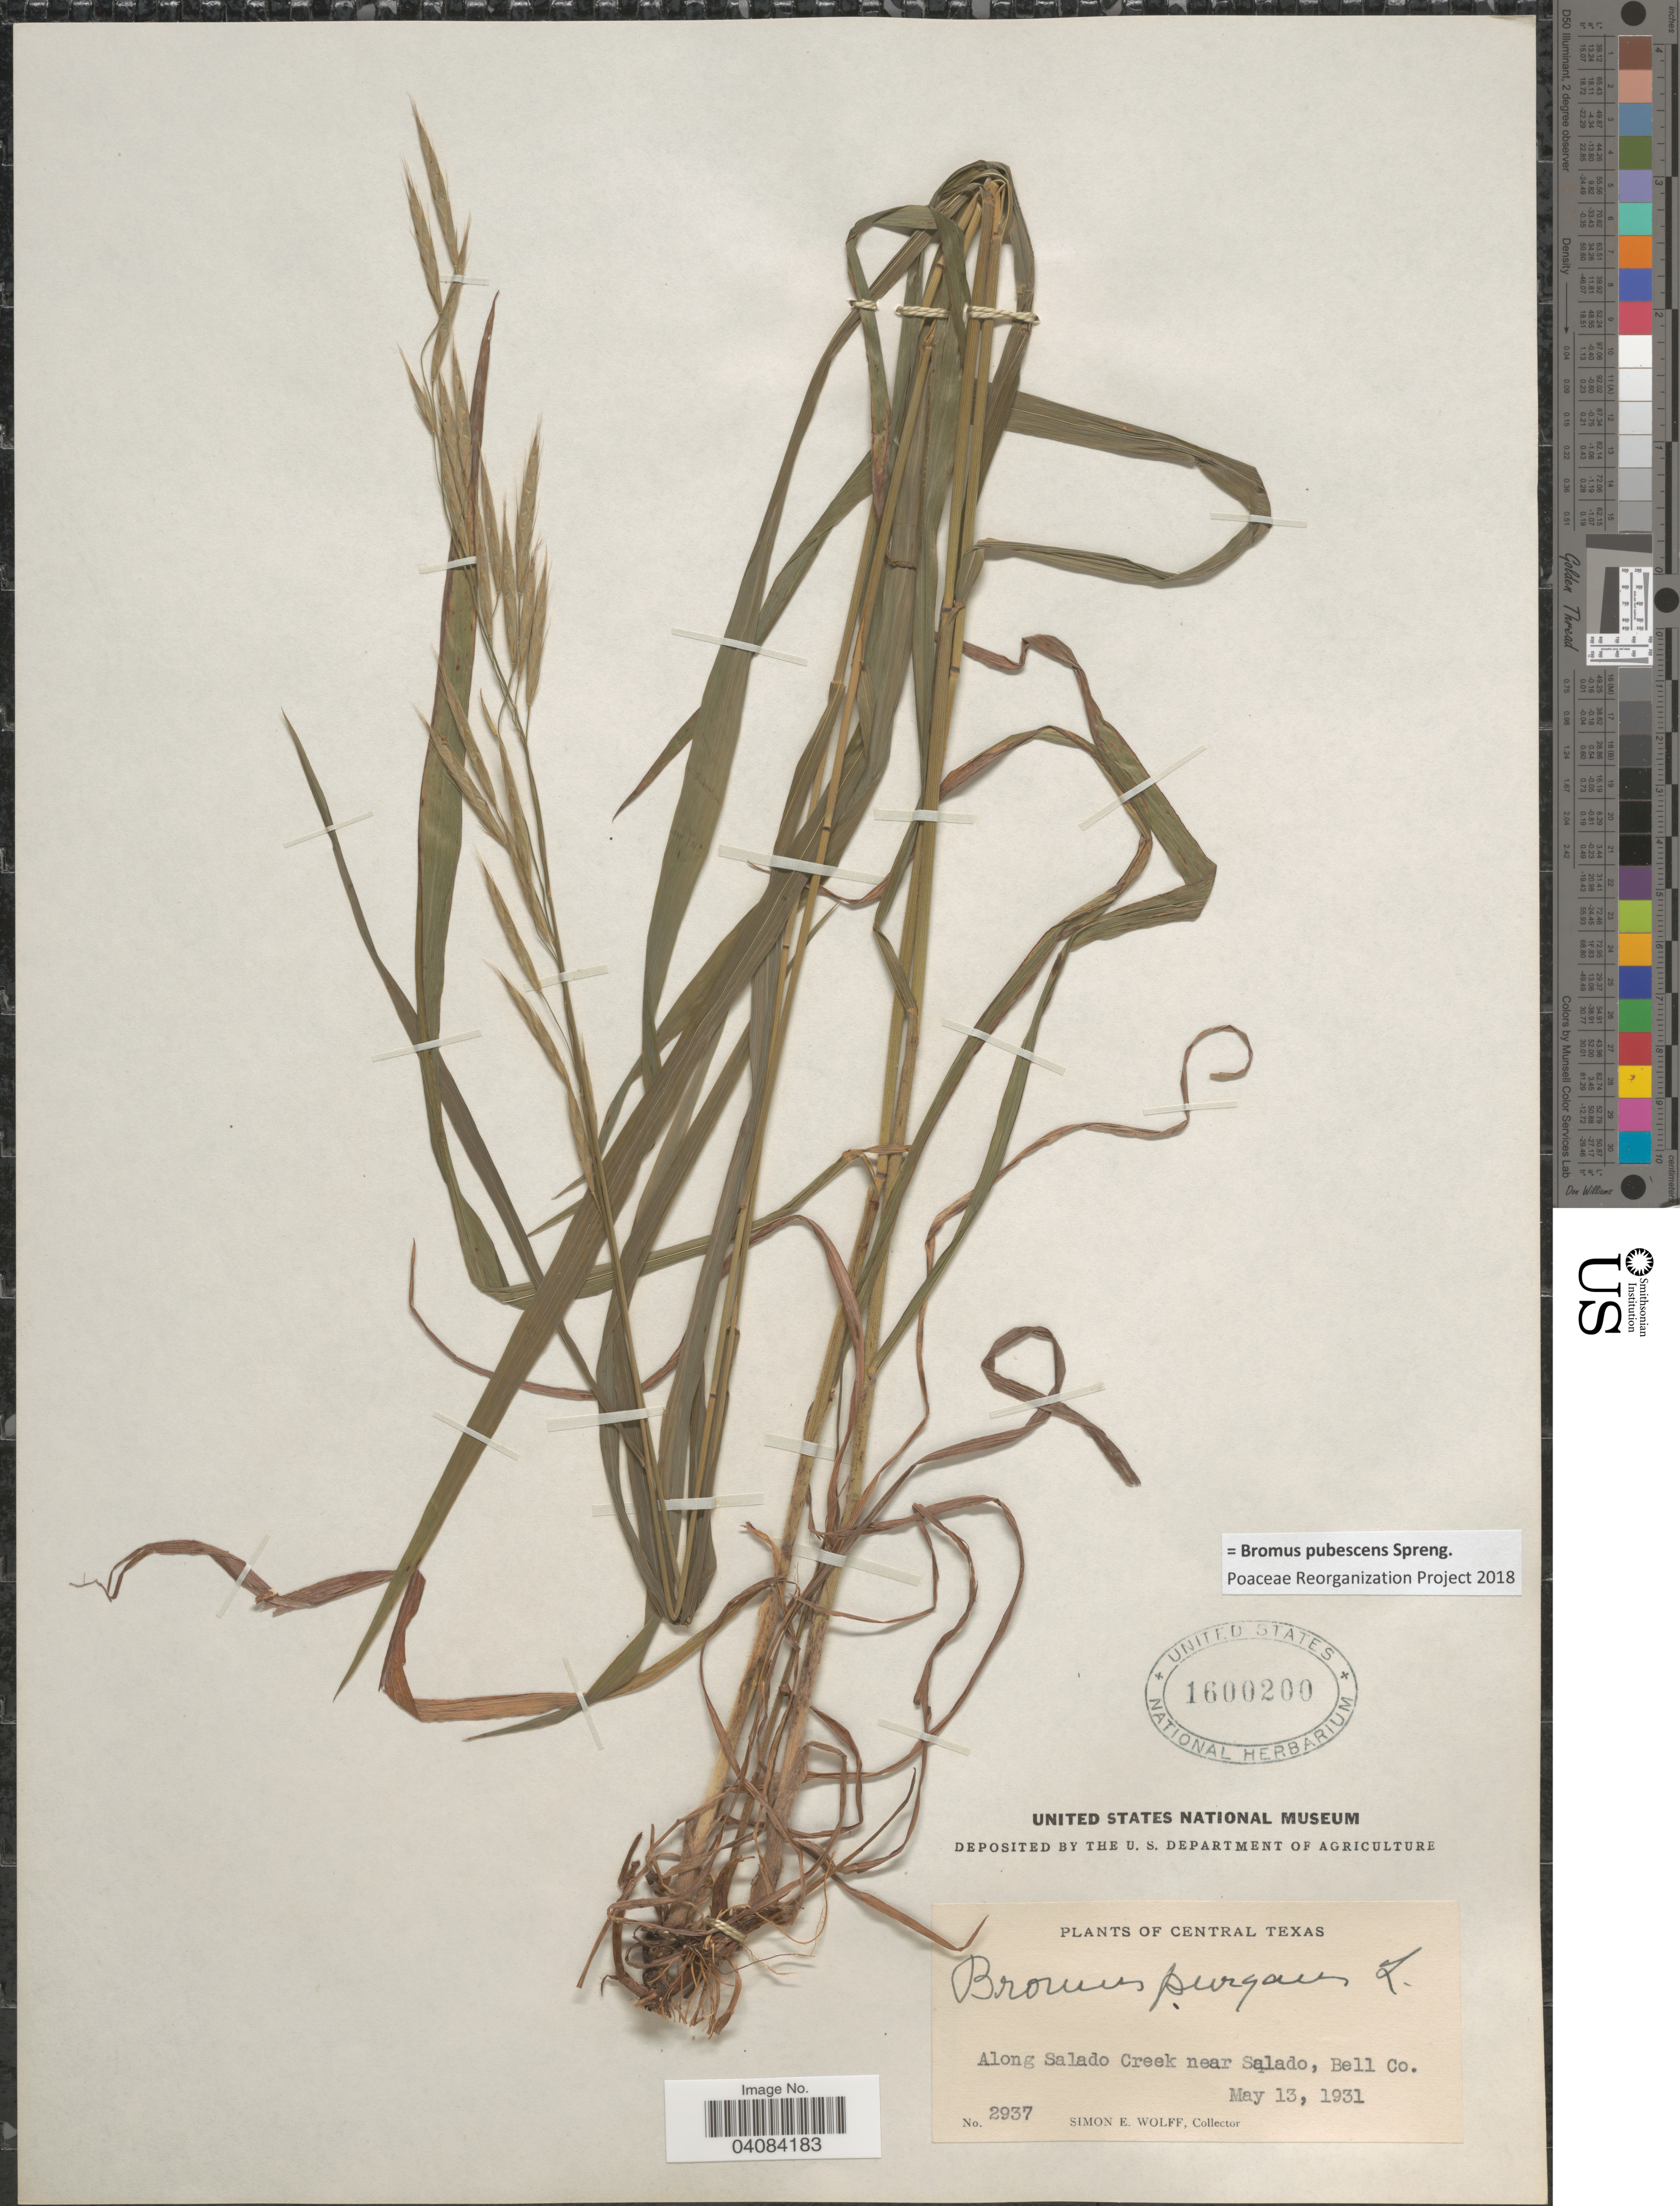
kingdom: Plantae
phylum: Tracheophyta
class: Liliopsida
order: Poales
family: Poaceae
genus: Bromus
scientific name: Bromus pubescens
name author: Muhl. ex Willd.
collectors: S. E. Wolff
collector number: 2937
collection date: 1931-05-13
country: United States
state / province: Texas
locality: Central Texas. Along Salado Creek near Salado, Bell Co.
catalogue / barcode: US 1600200